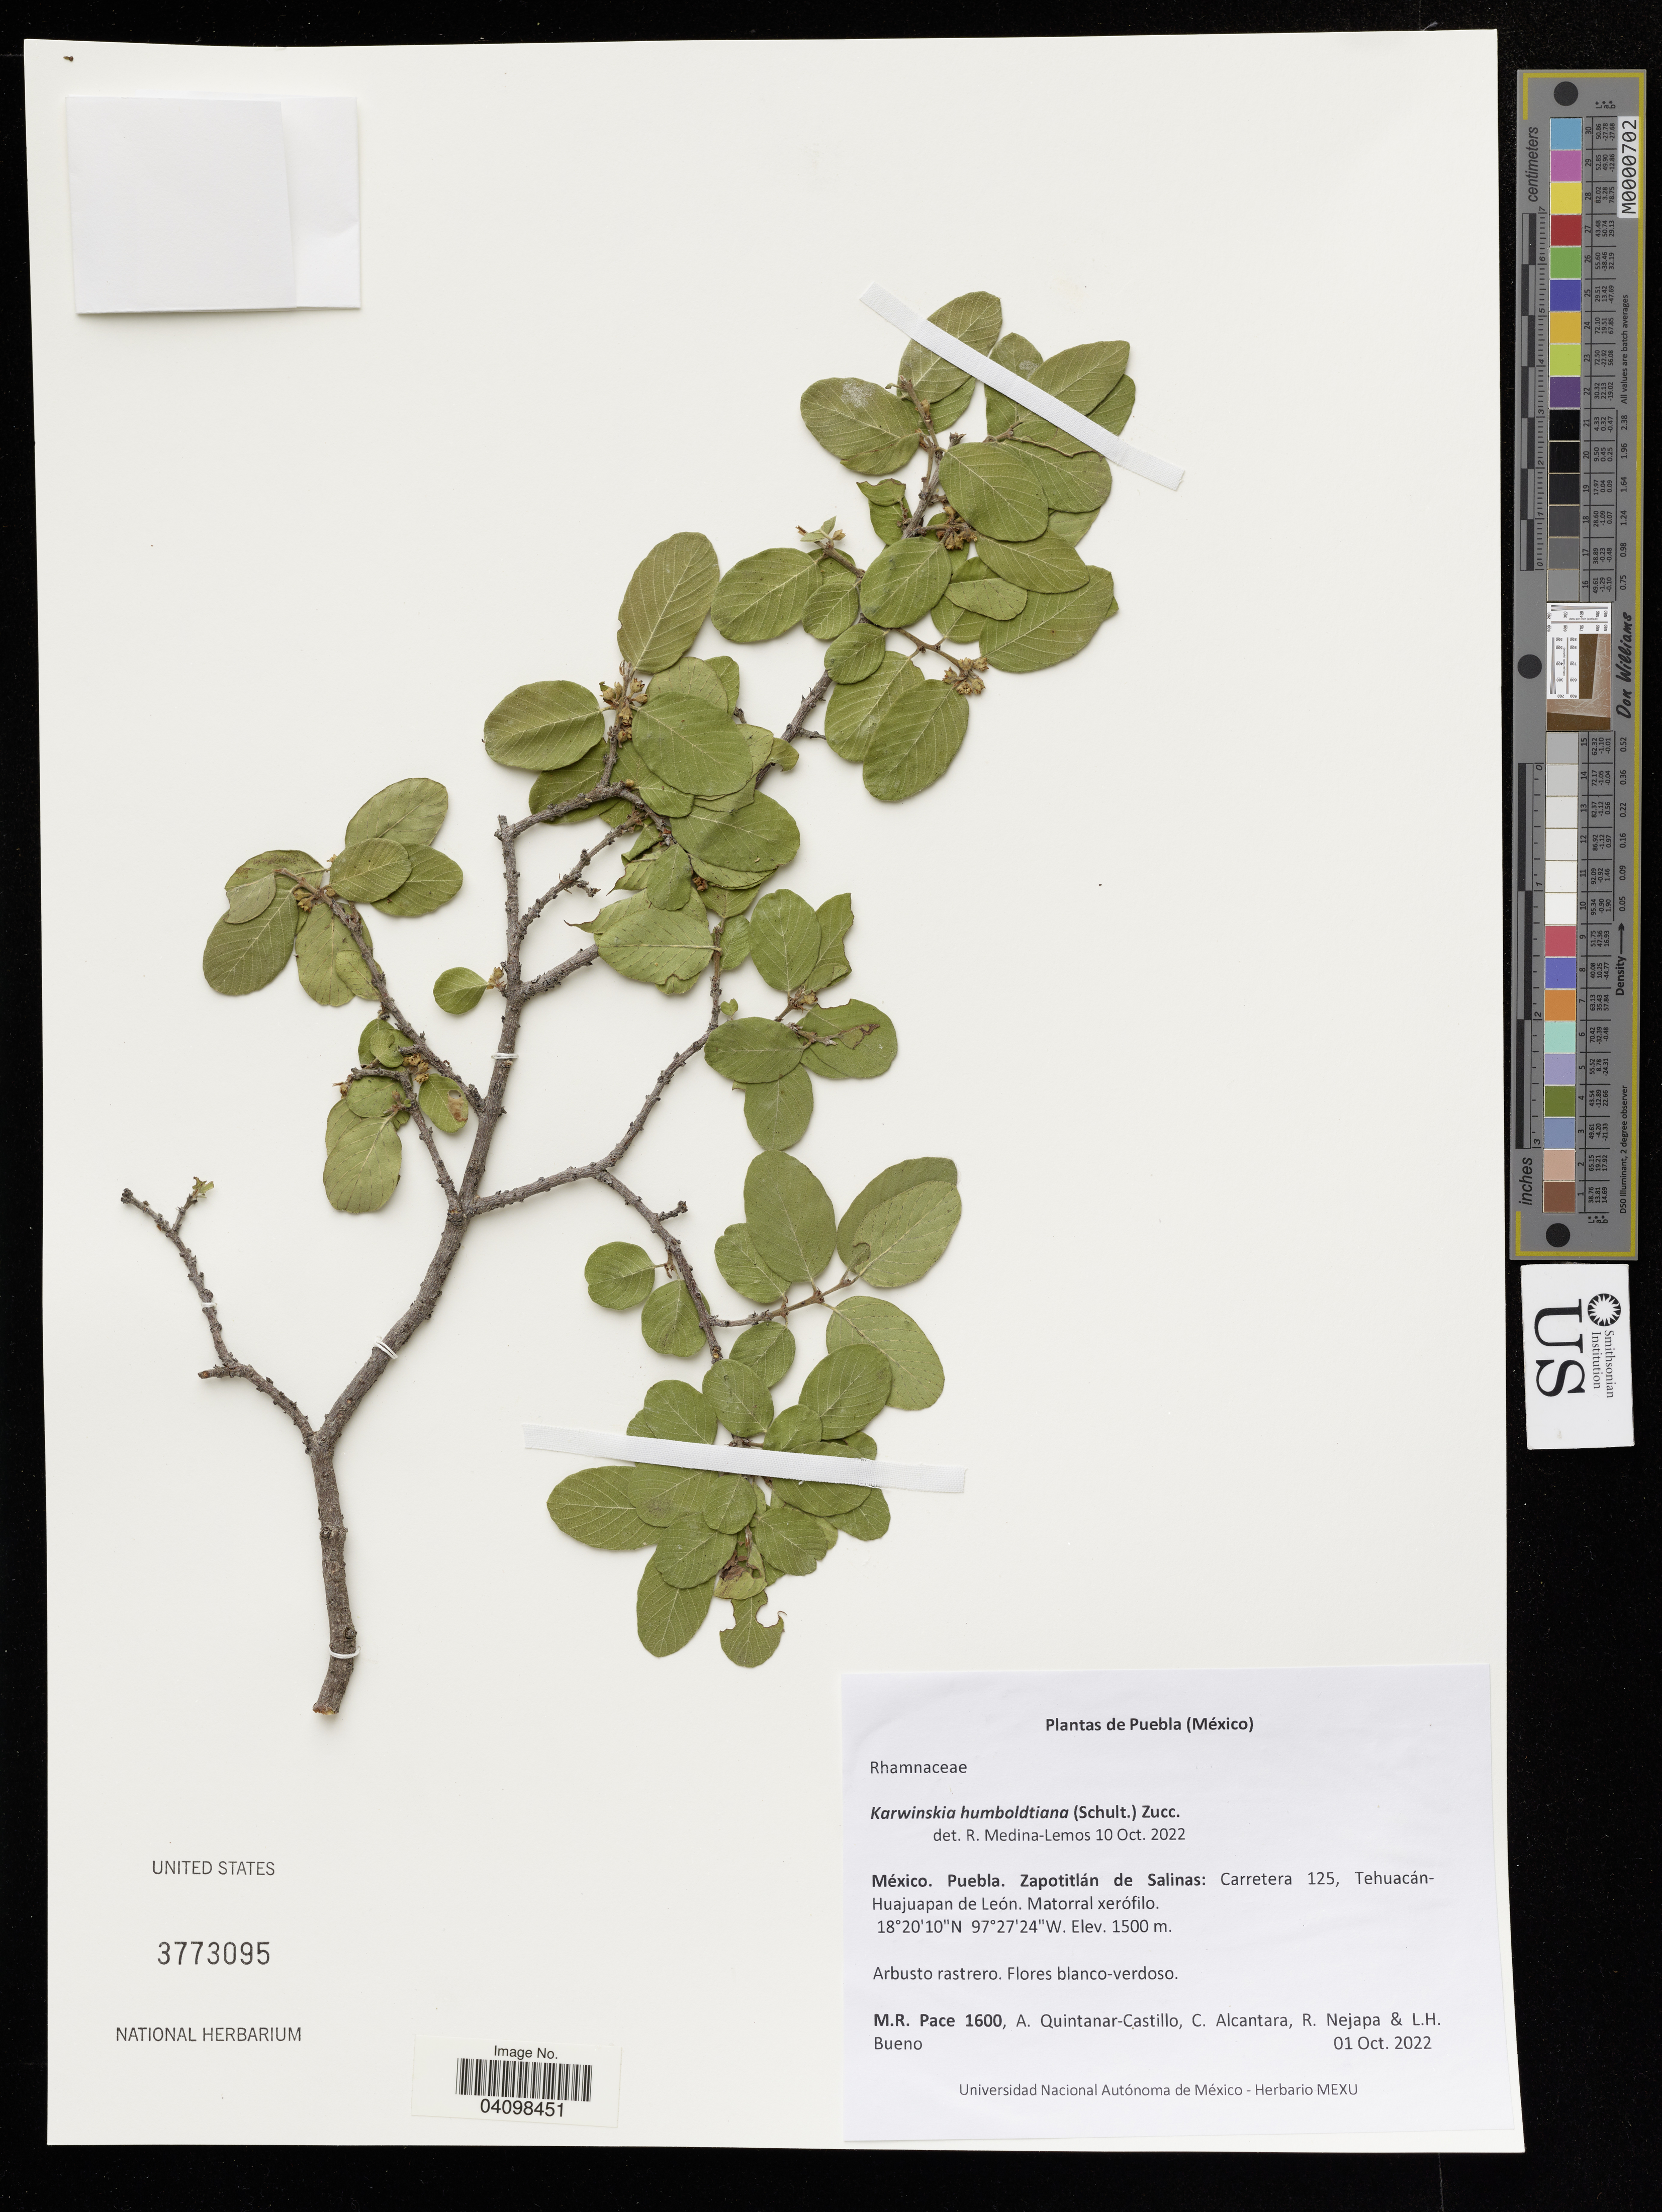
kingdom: Plantae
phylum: Tracheophyta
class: Magnoliopsida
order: Rosales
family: Rhamnaceae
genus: Karwinskia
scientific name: Karwinskia humboldtiana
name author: (Schult.) Zucc.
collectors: M. Pace, A. Quintanar Castillo, C. Alcantara & R. Nejapa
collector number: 1600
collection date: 2022-10-01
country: Mexico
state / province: Puebla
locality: Zapotitlán de Salinas: Carretera 125, Tehuacán- Huajuapan de León.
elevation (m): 1500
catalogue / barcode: US 3773095